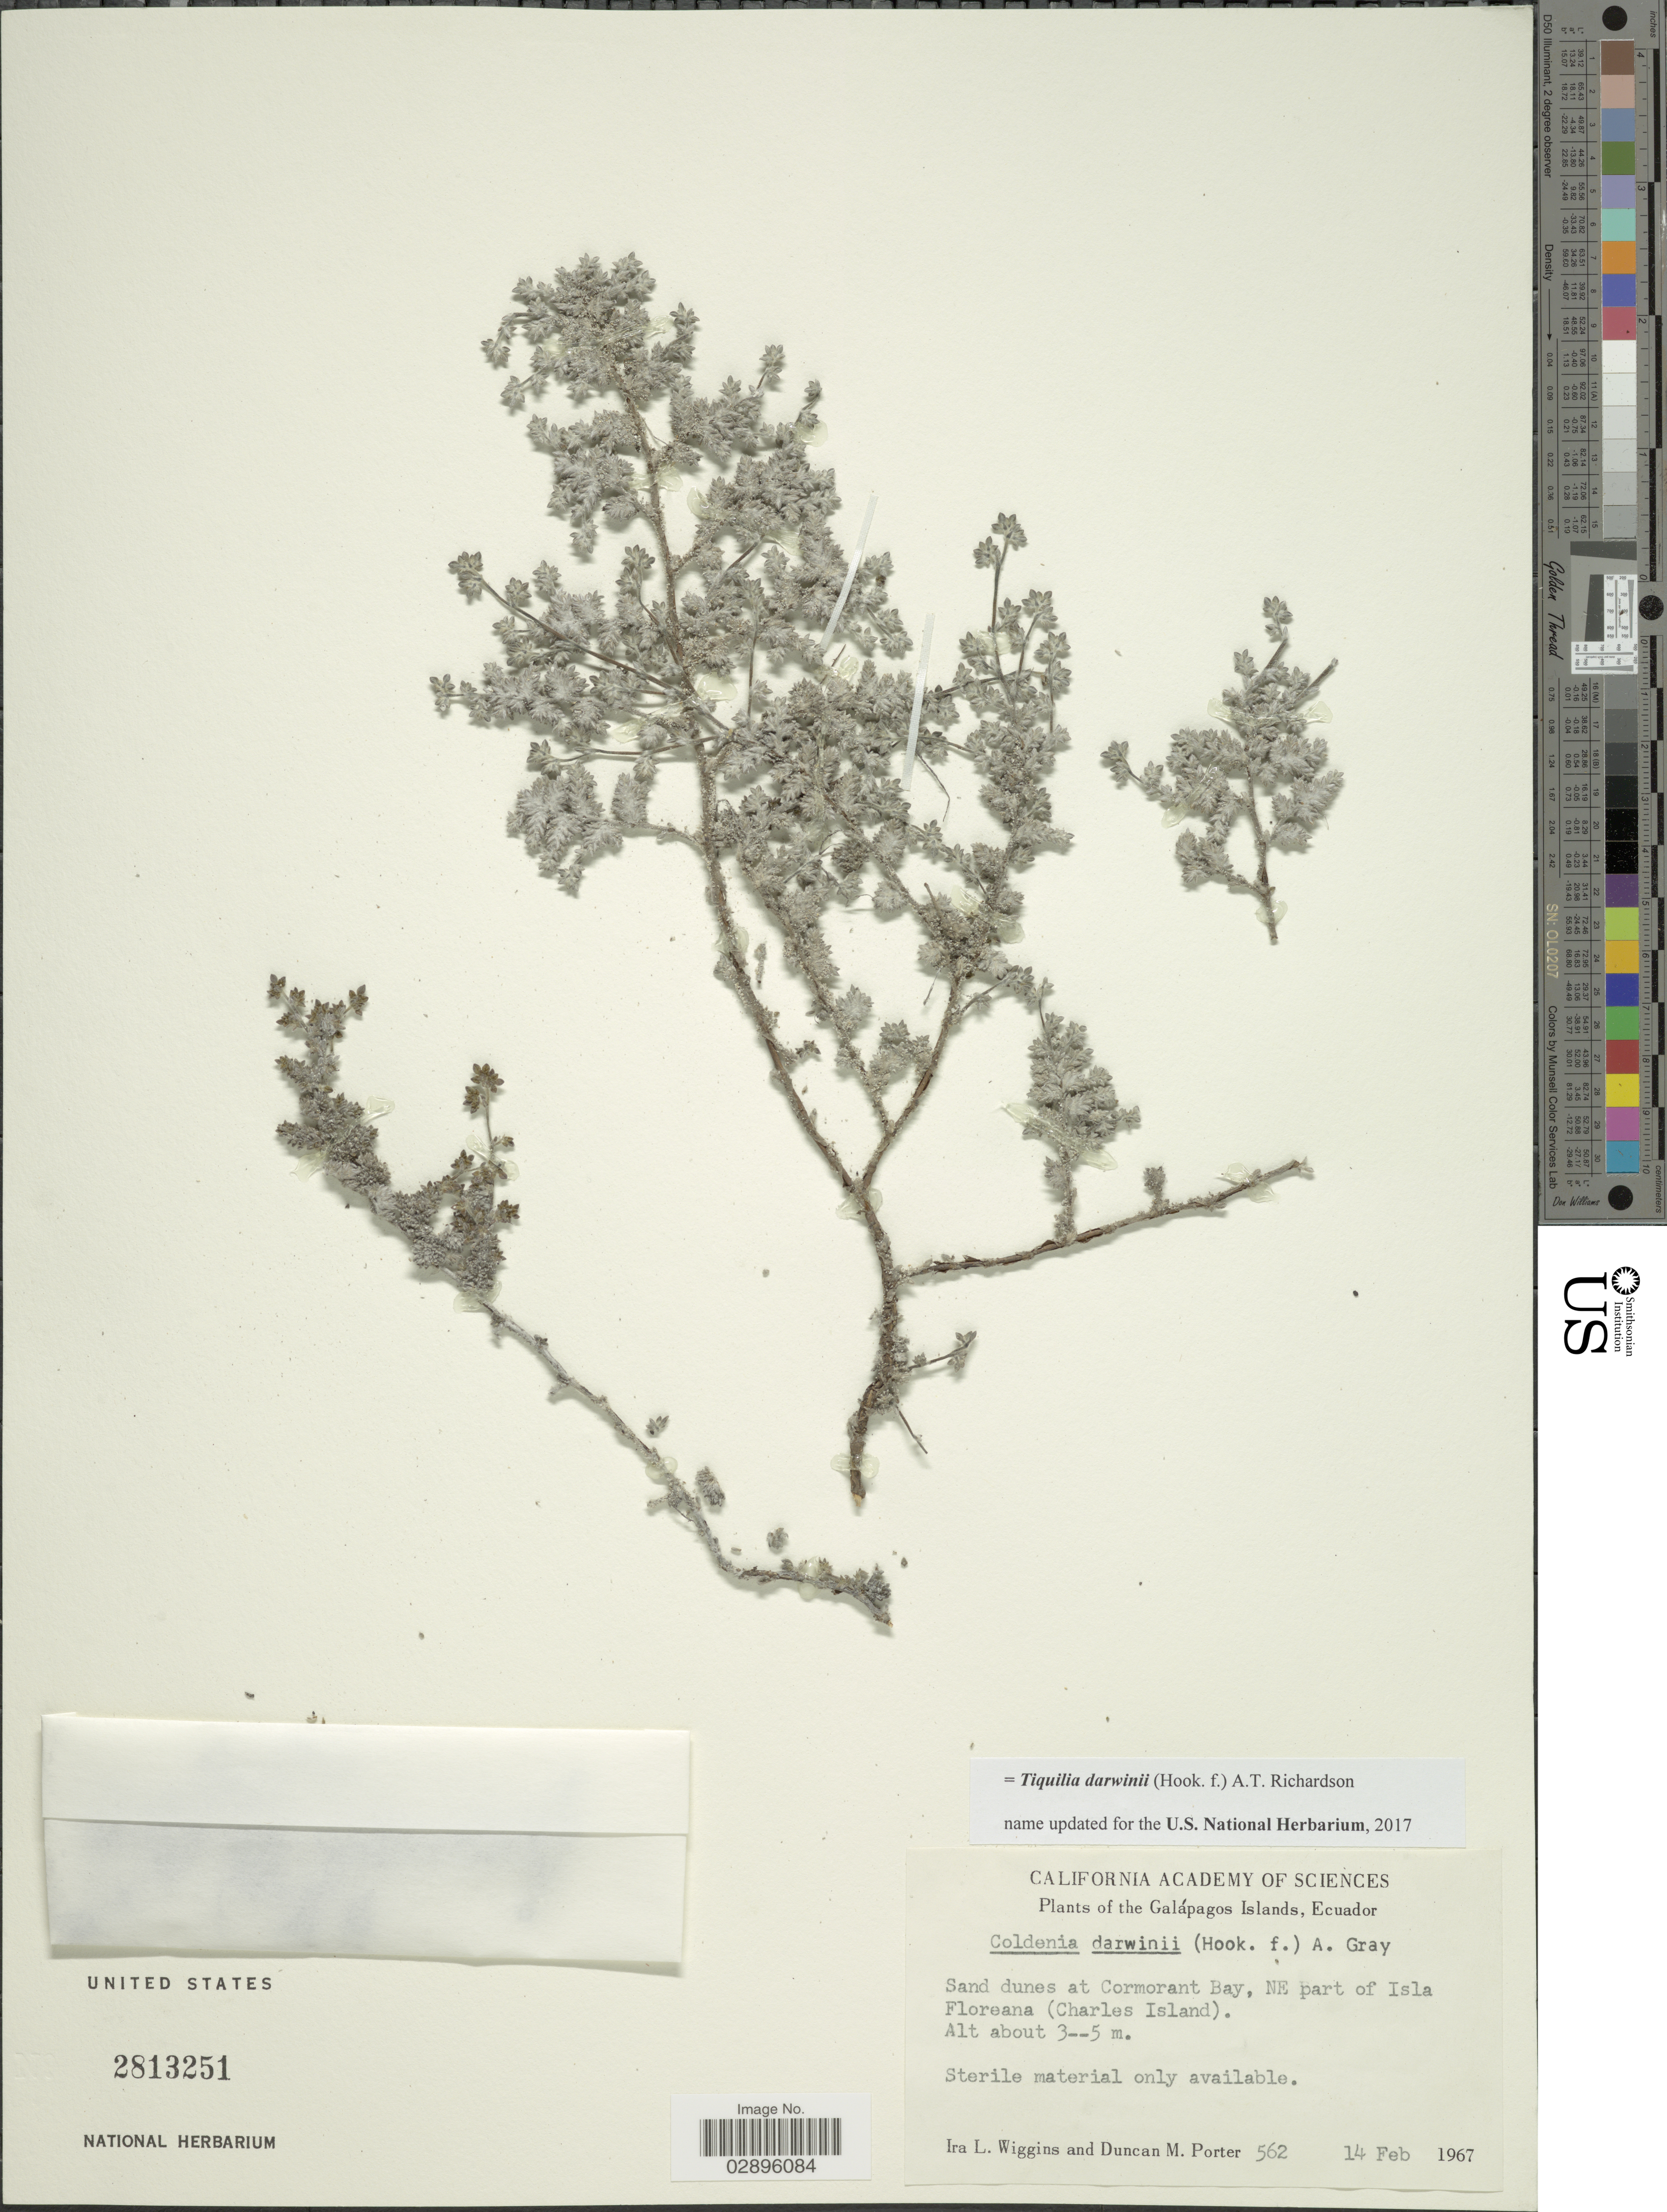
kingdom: Plantae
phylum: Tracheophyta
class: Magnoliopsida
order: Boraginales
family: Ehretiaceae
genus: Tiquilia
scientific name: Tiquilia darwinii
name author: (Hook. f.) A.T. Richardson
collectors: I. L. Wiggins & D. M. Porter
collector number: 562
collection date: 1967-02-14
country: Ecuador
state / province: Colón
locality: The Galápagos Islands. Sand dunes at Cormorant Bay, NE part of Isla Floreana (Charles Island).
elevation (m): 3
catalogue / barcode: US 2813251